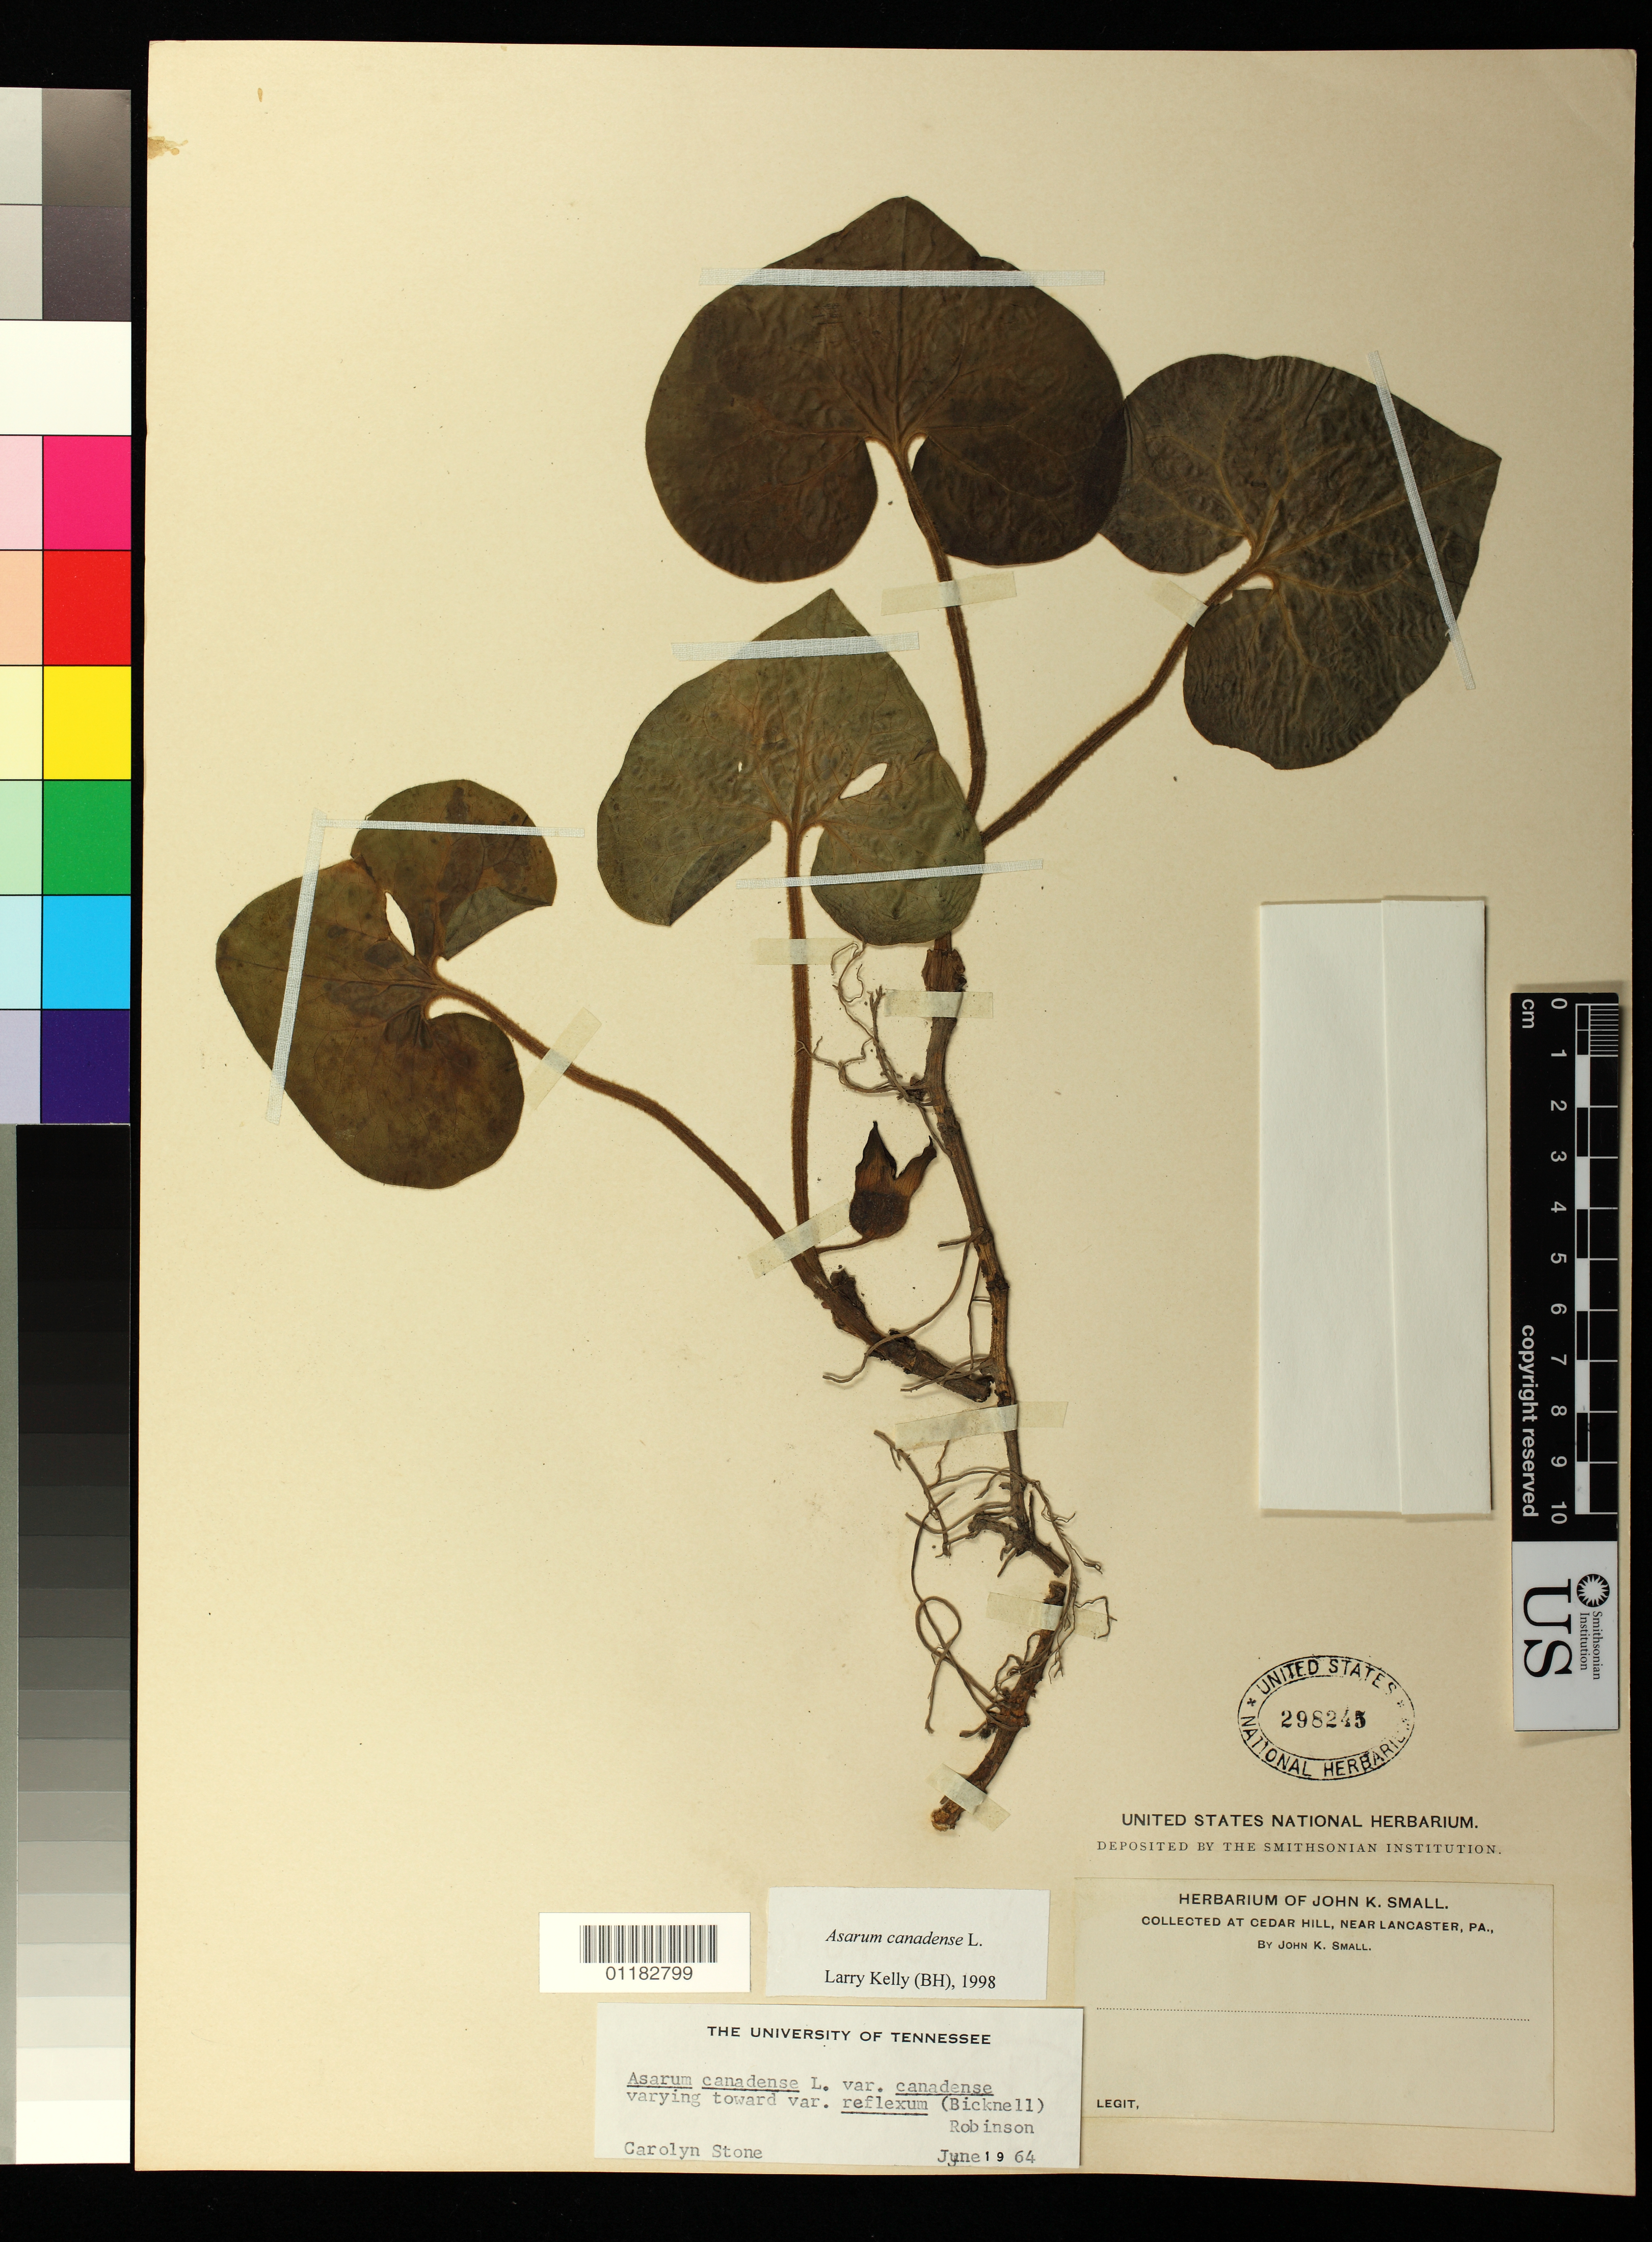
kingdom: Plantae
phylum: Tracheophyta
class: Magnoliopsida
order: Piperales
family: Aristolochiaceae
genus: Asarum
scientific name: Asarum canadense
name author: L.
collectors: J. K. Small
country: United States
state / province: Pennsylvania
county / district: Lancaster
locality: Cedar Hill, near Lancaster.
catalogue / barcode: US 298245